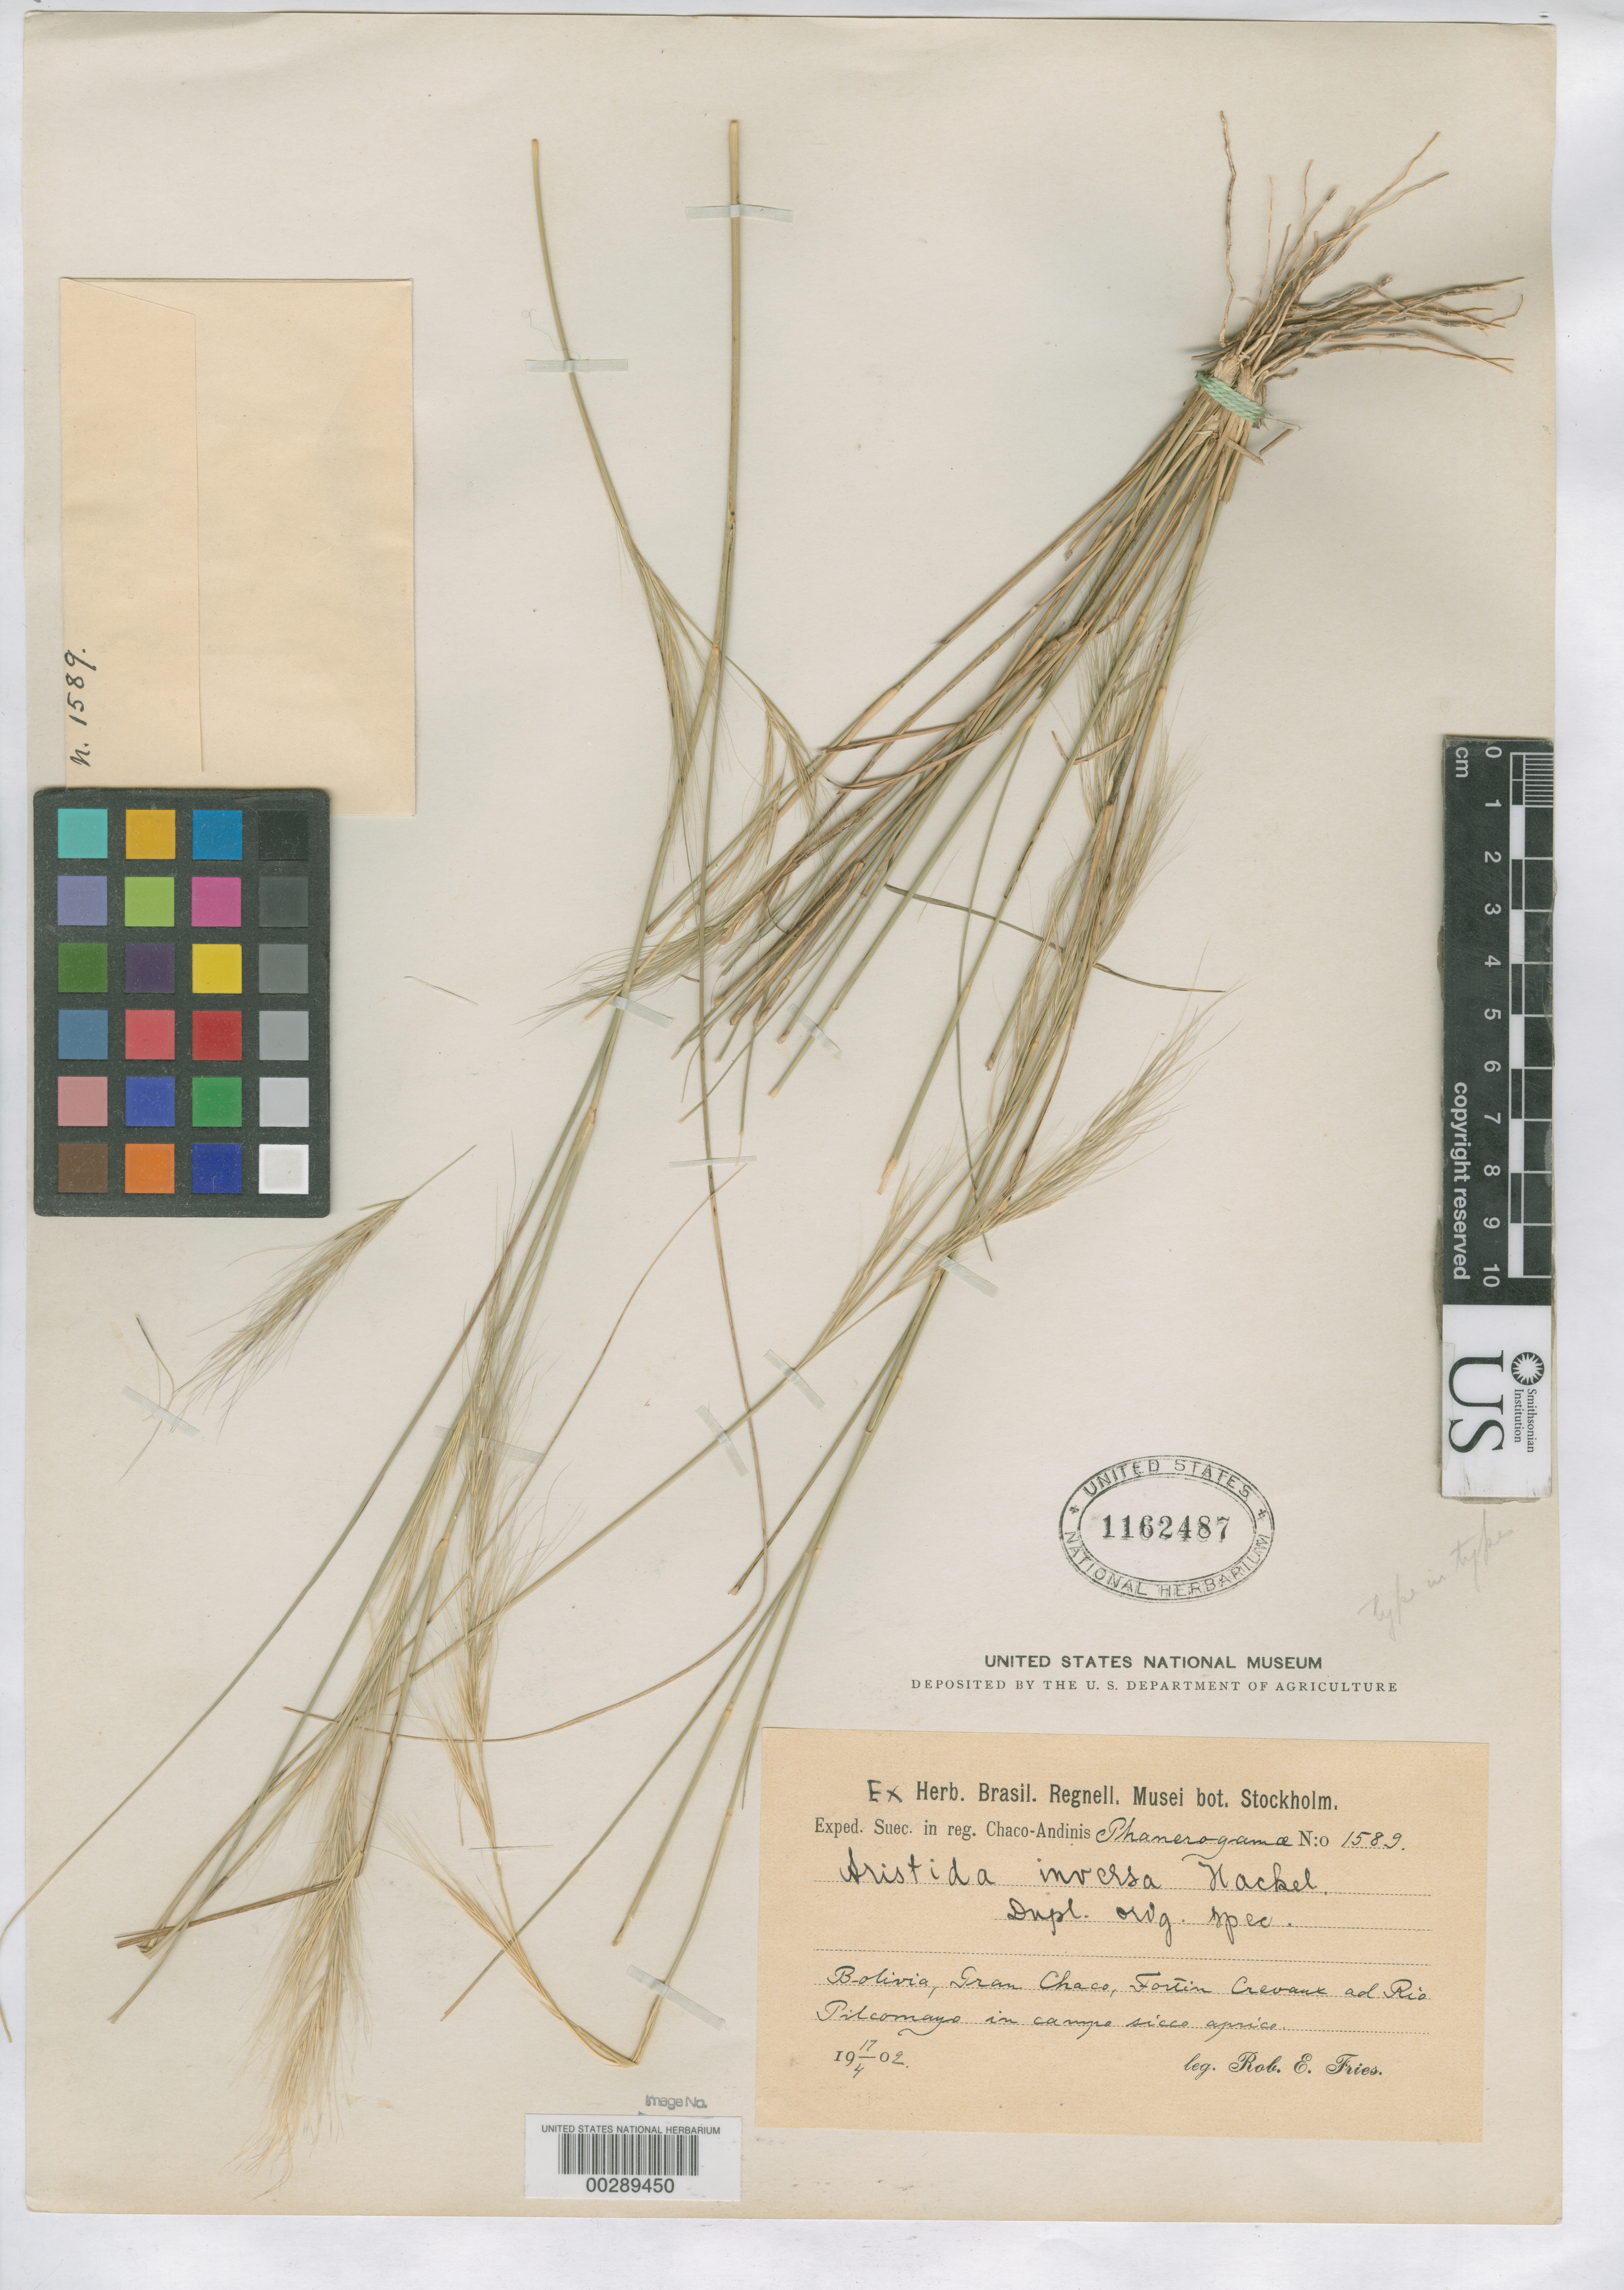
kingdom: Plantae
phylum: Tracheophyta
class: Liliopsida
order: Poales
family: Poaceae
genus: Aristida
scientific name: Aristida inversa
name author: Hack. in R.E. Fr.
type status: Isotype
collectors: R. E. Fries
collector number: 1589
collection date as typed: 17 Apr 1902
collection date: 1902-04-17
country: Bolivia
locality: Gran Chaco, Fortin Crevaux at Rio Pilcomayo.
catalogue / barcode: US 1162487